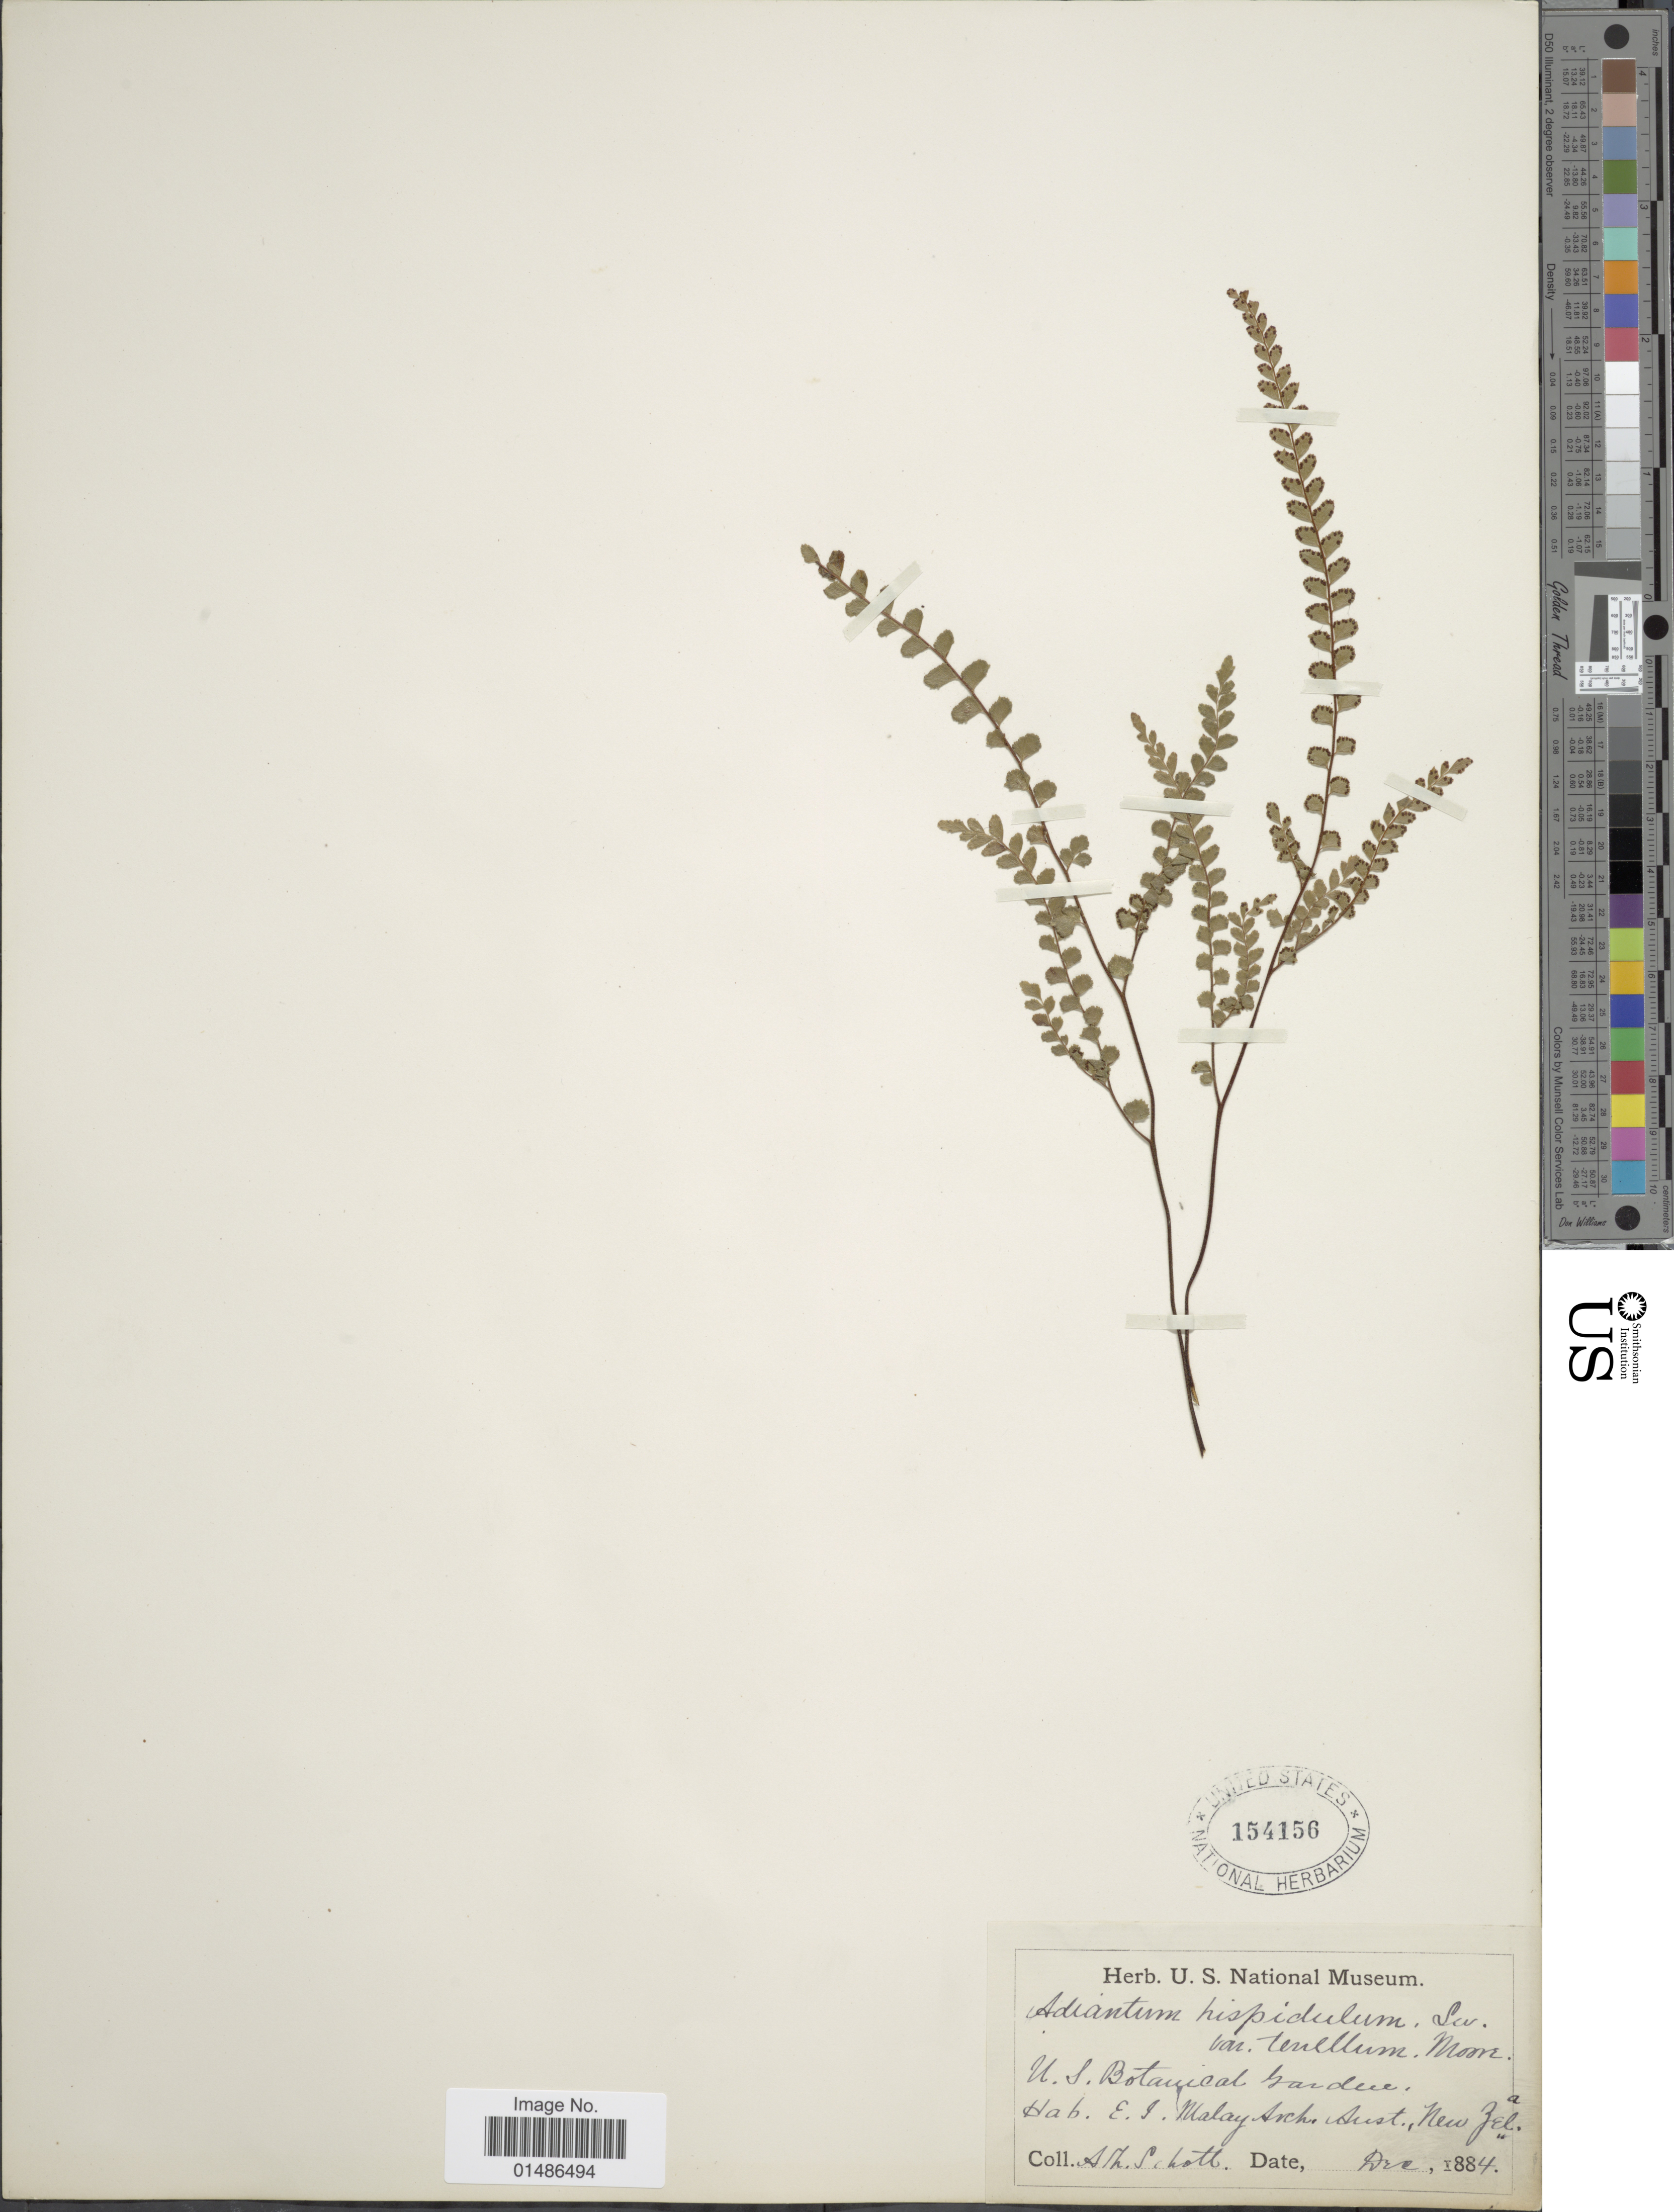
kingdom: Plantae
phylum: Tracheophyta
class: Polypodiopsida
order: Polypodiales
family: Pteridaceae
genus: Adiantum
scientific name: Adiantum hispidulum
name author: Sw.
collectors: A. L. Schott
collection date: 1884-12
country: New Zealand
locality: U.S. Botanical Garden. E.J. Malay Arch. Aust.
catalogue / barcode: US 154156